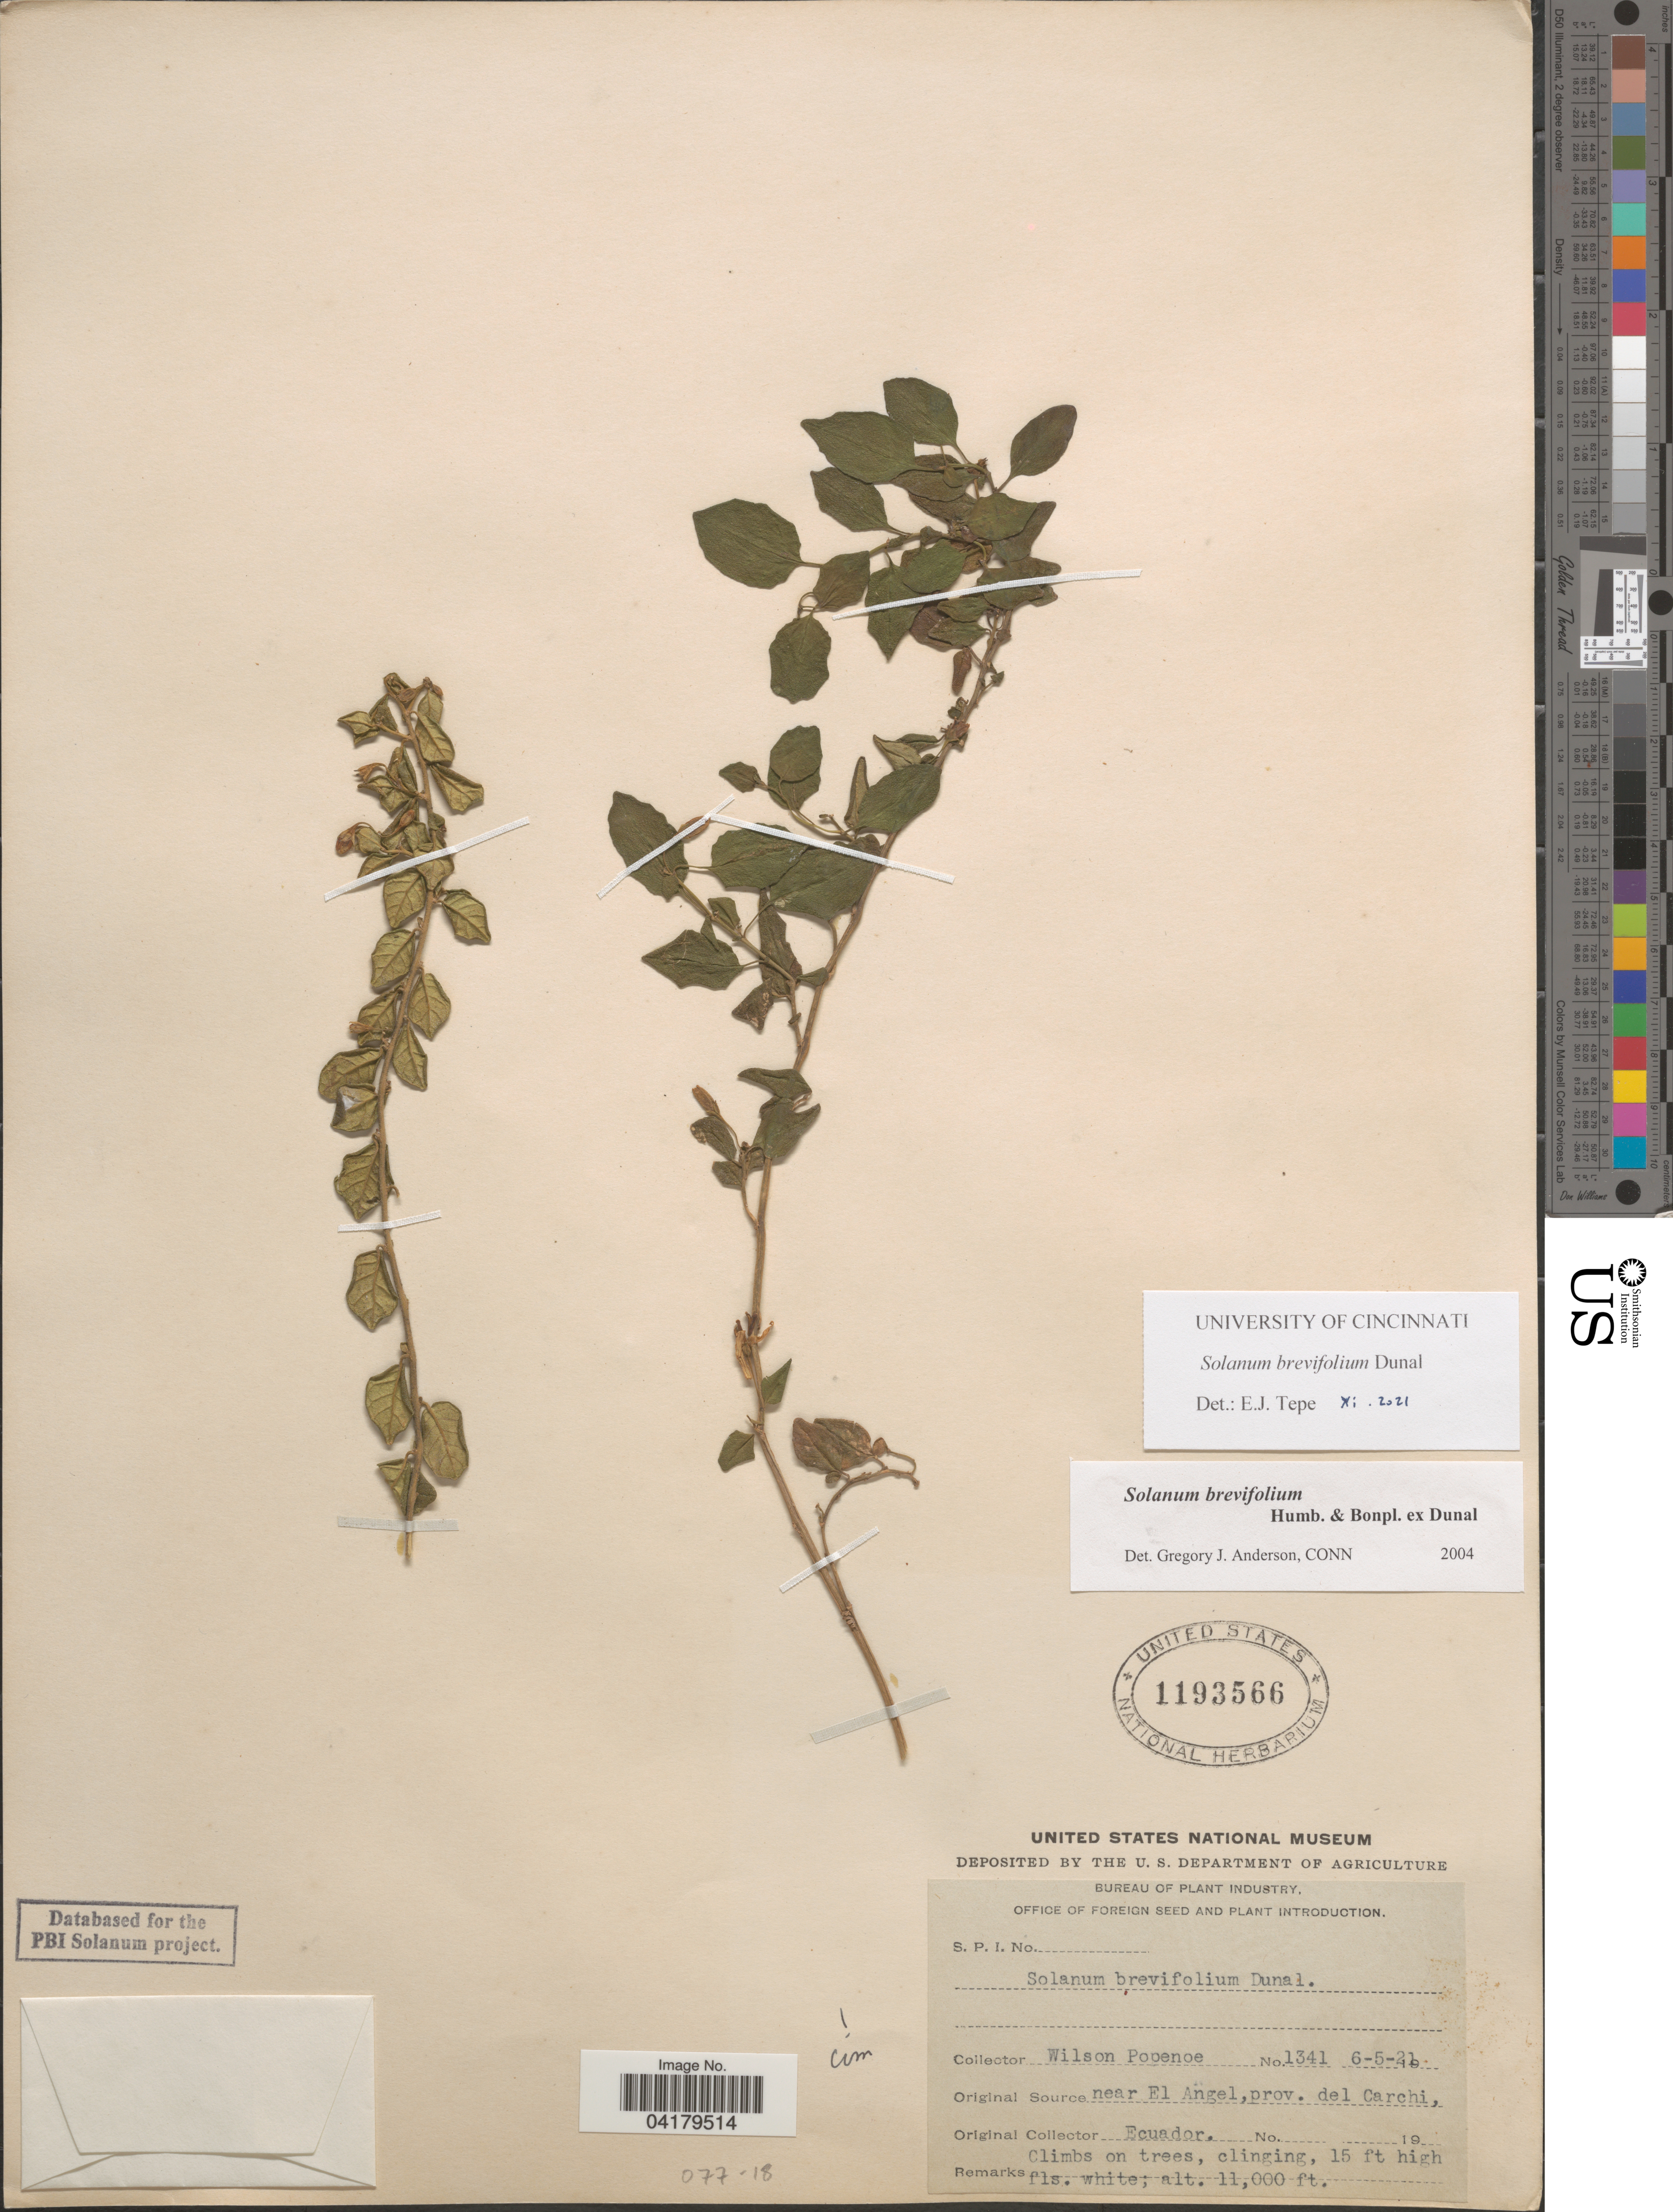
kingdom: Plantae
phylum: Tracheophyta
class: Magnoliopsida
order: Solanales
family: Solanaceae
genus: Solanum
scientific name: Solanum brevifolium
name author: Dunal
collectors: F. Popenoe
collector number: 1341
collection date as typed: Transcribed d/m/y: 6/5/21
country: Ecuador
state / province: Carchi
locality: Near El Angel.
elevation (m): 3353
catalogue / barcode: US 1193566